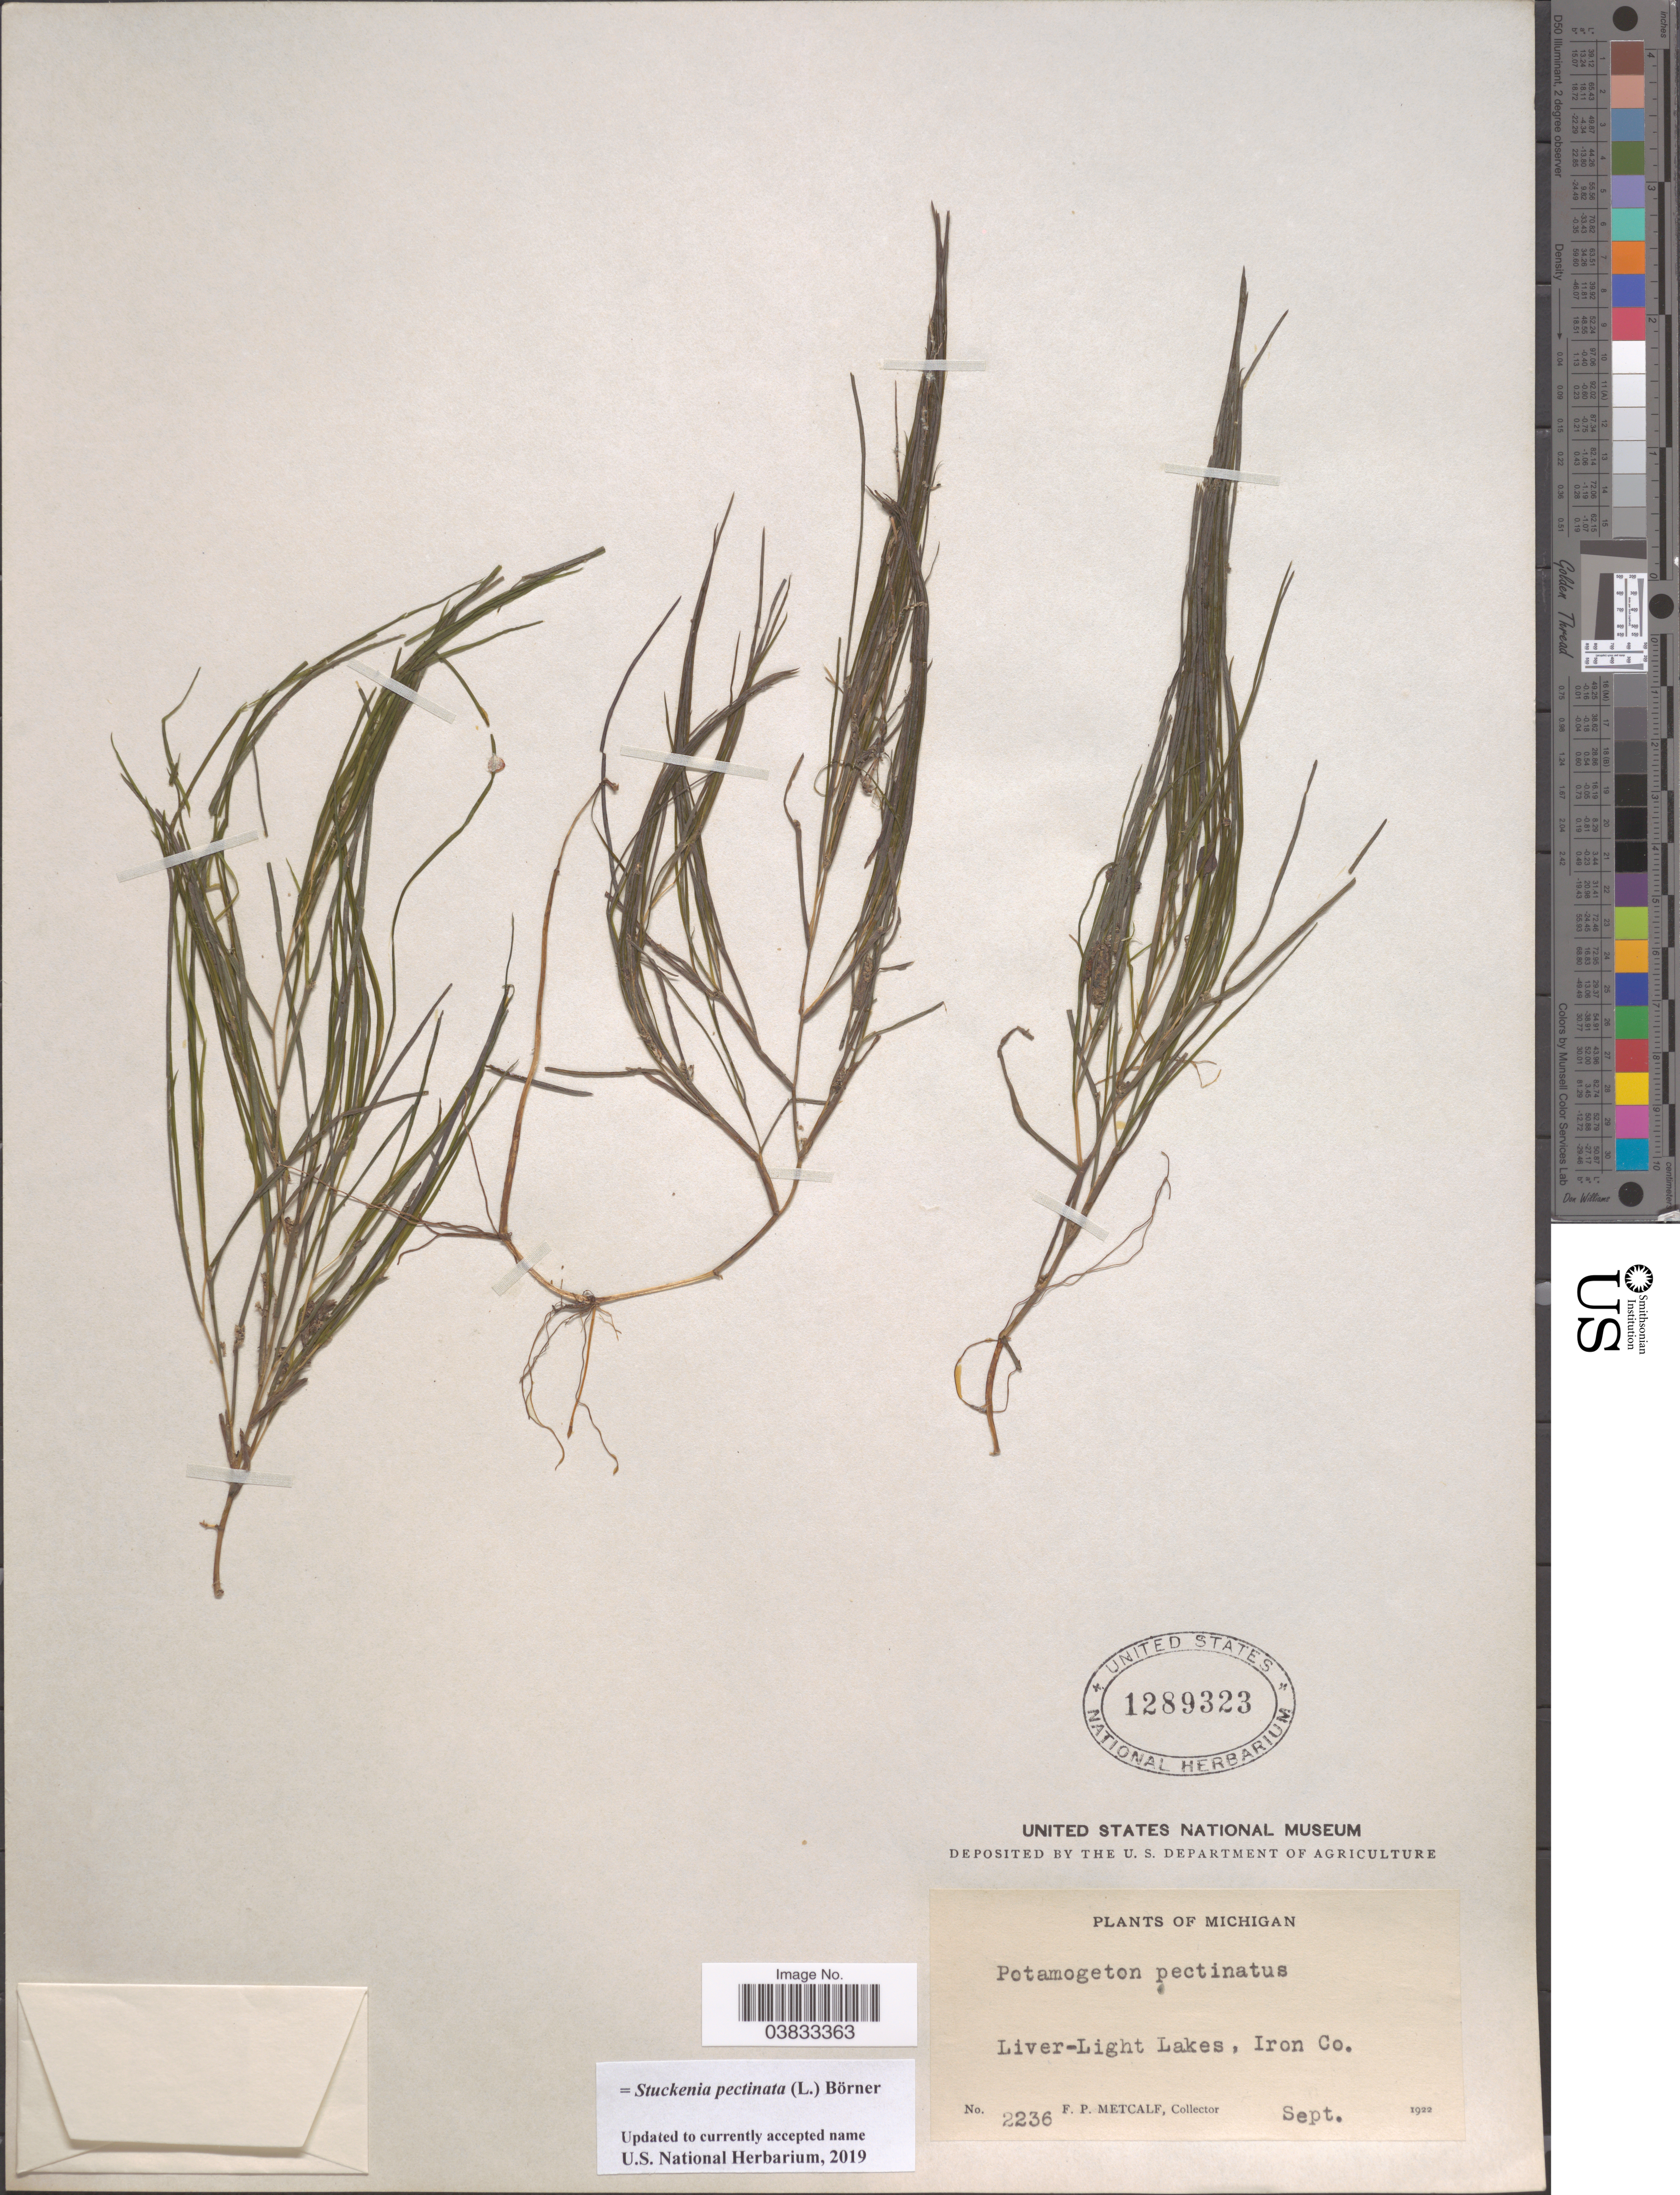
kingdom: Plantae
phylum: Tracheophyta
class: Liliopsida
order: Alismatales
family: Potamogetonaceae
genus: Stuckenia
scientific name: Stuckenia pectinata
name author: (L.) Börner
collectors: F. Metcalf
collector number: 2236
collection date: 1922-09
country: United States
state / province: Michigan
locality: Liver-Light Lakes, Iron Co.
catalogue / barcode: US 1289323